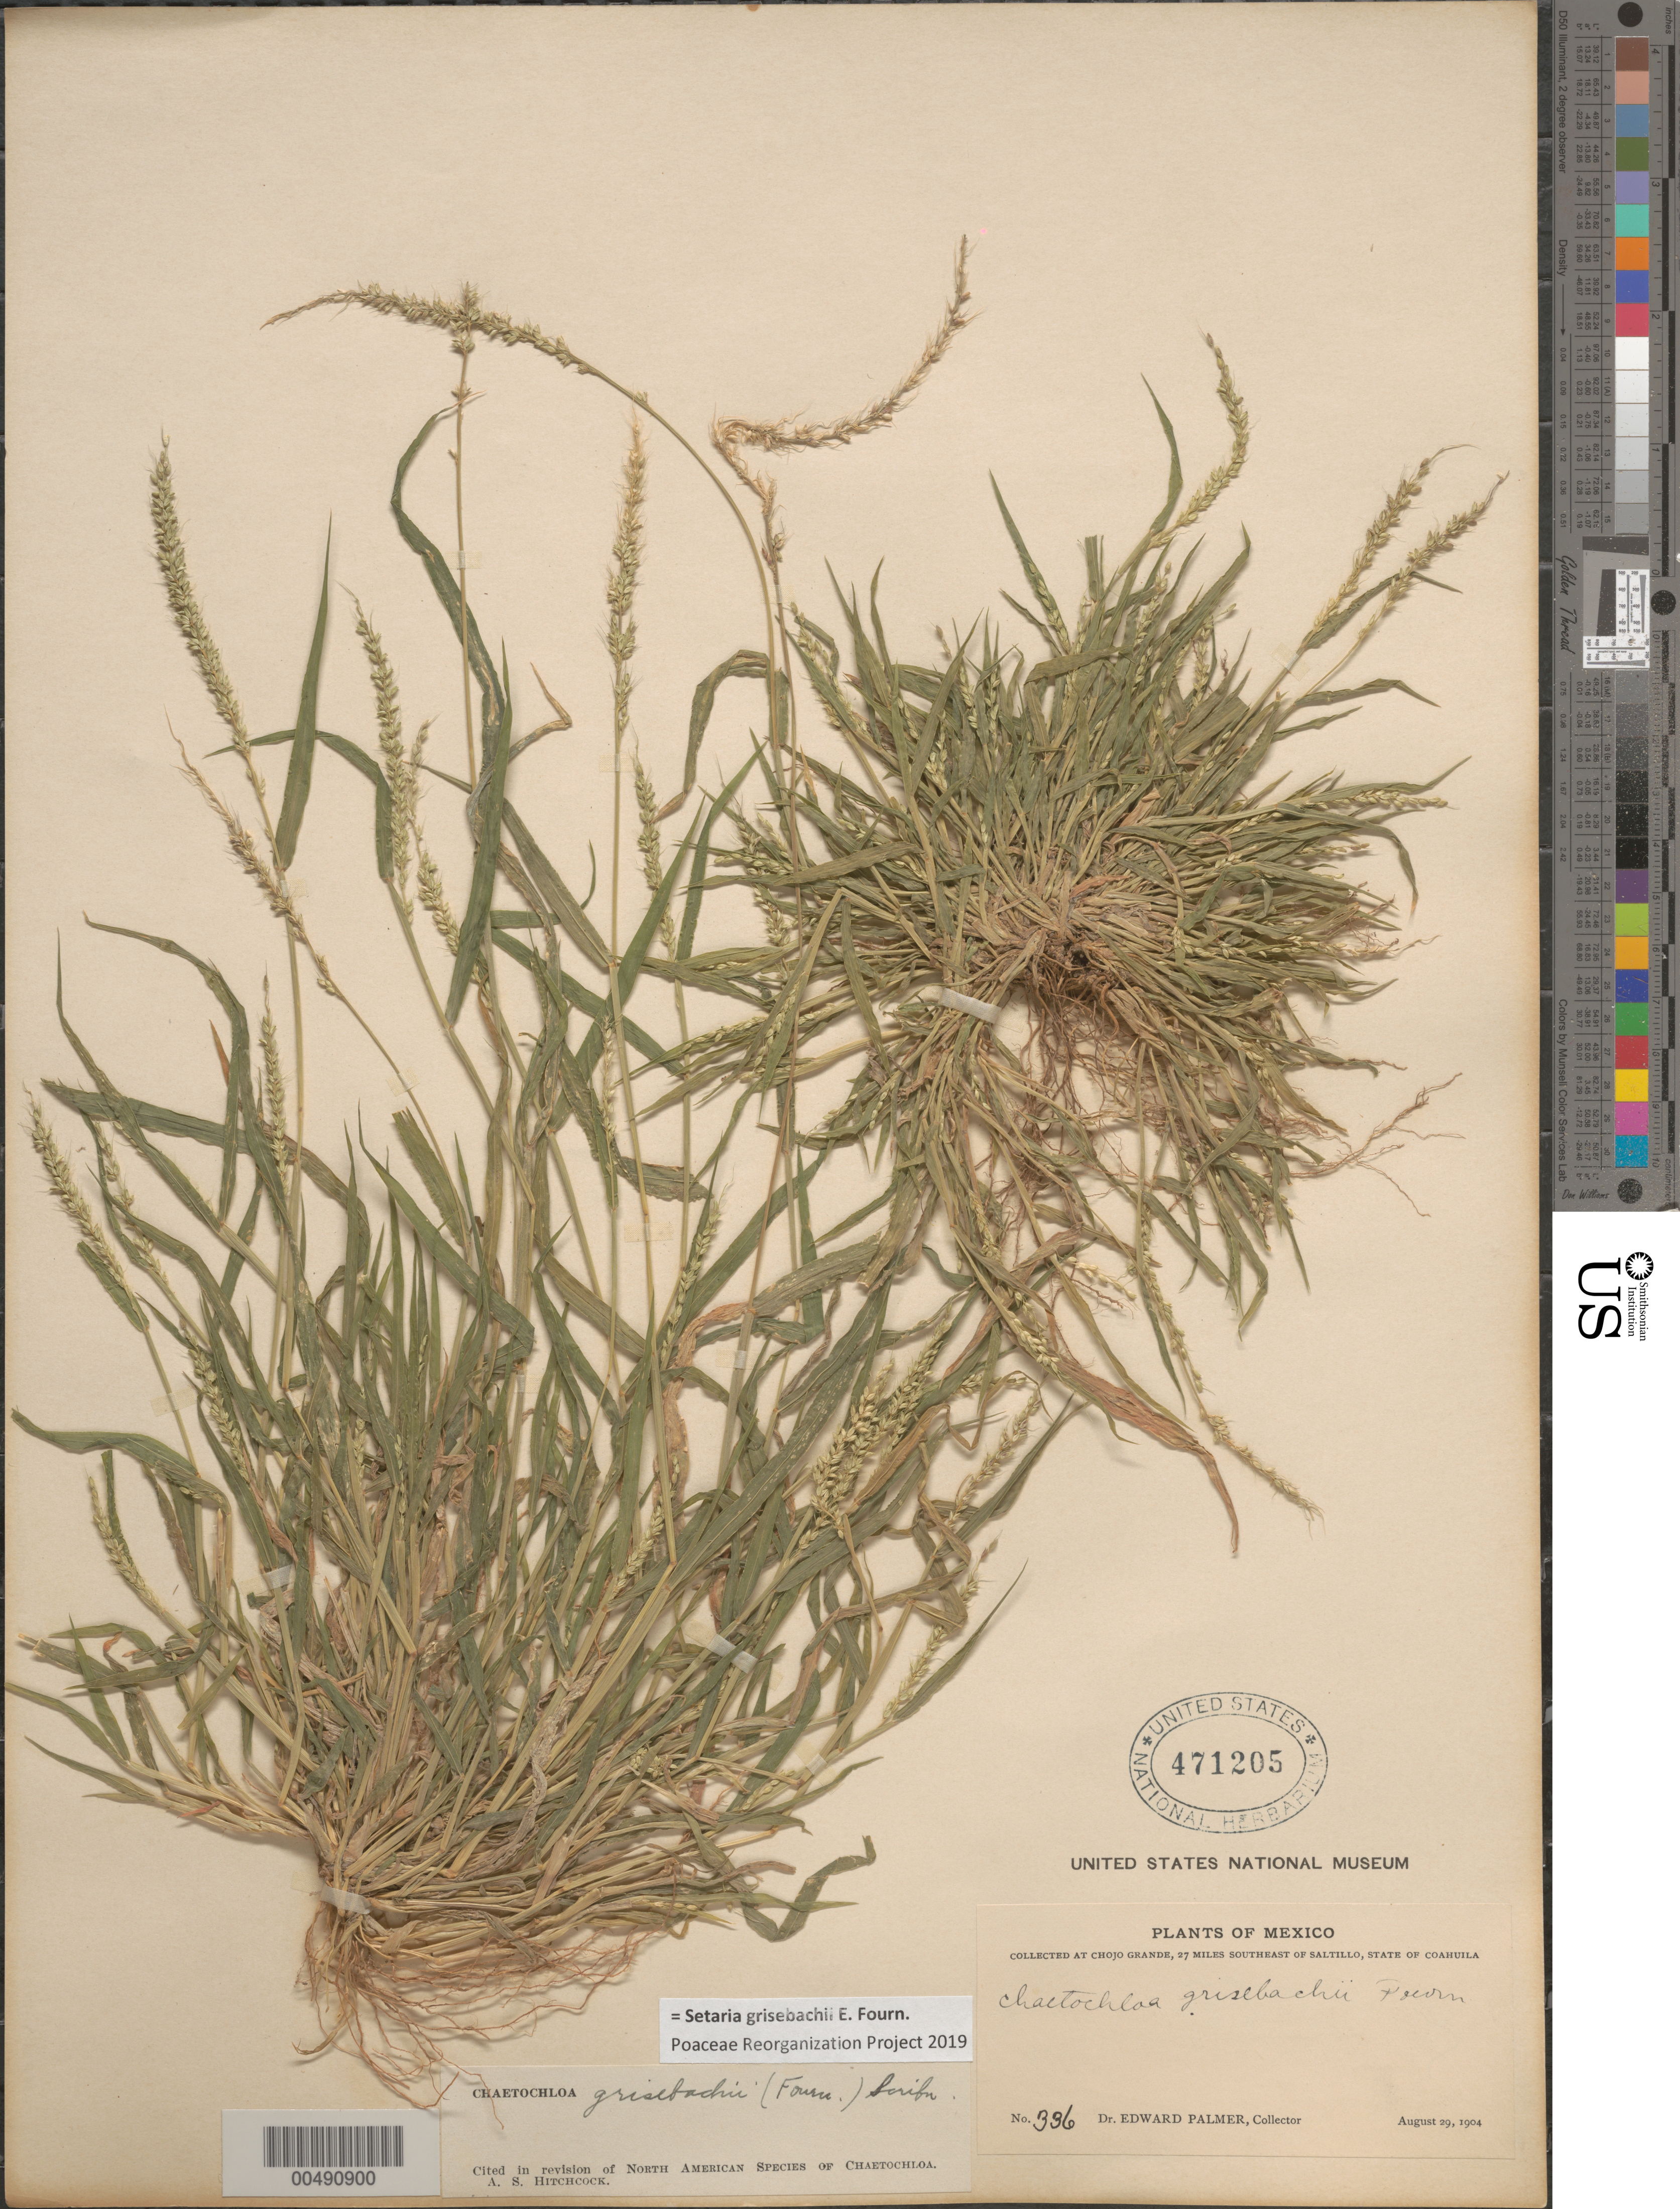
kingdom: Plantae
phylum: Tracheophyta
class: Liliopsida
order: Poales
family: Poaceae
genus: Setaria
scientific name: Setaria grisebachii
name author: E. Fourn.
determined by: Poaceae Reorganization Project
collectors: E. Palmer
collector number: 336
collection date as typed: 29 Aug 1904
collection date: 1904-08-29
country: Mexico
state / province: Coahuila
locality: Chojo Grande, 27 mi SE of Saltillo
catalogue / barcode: US 471205